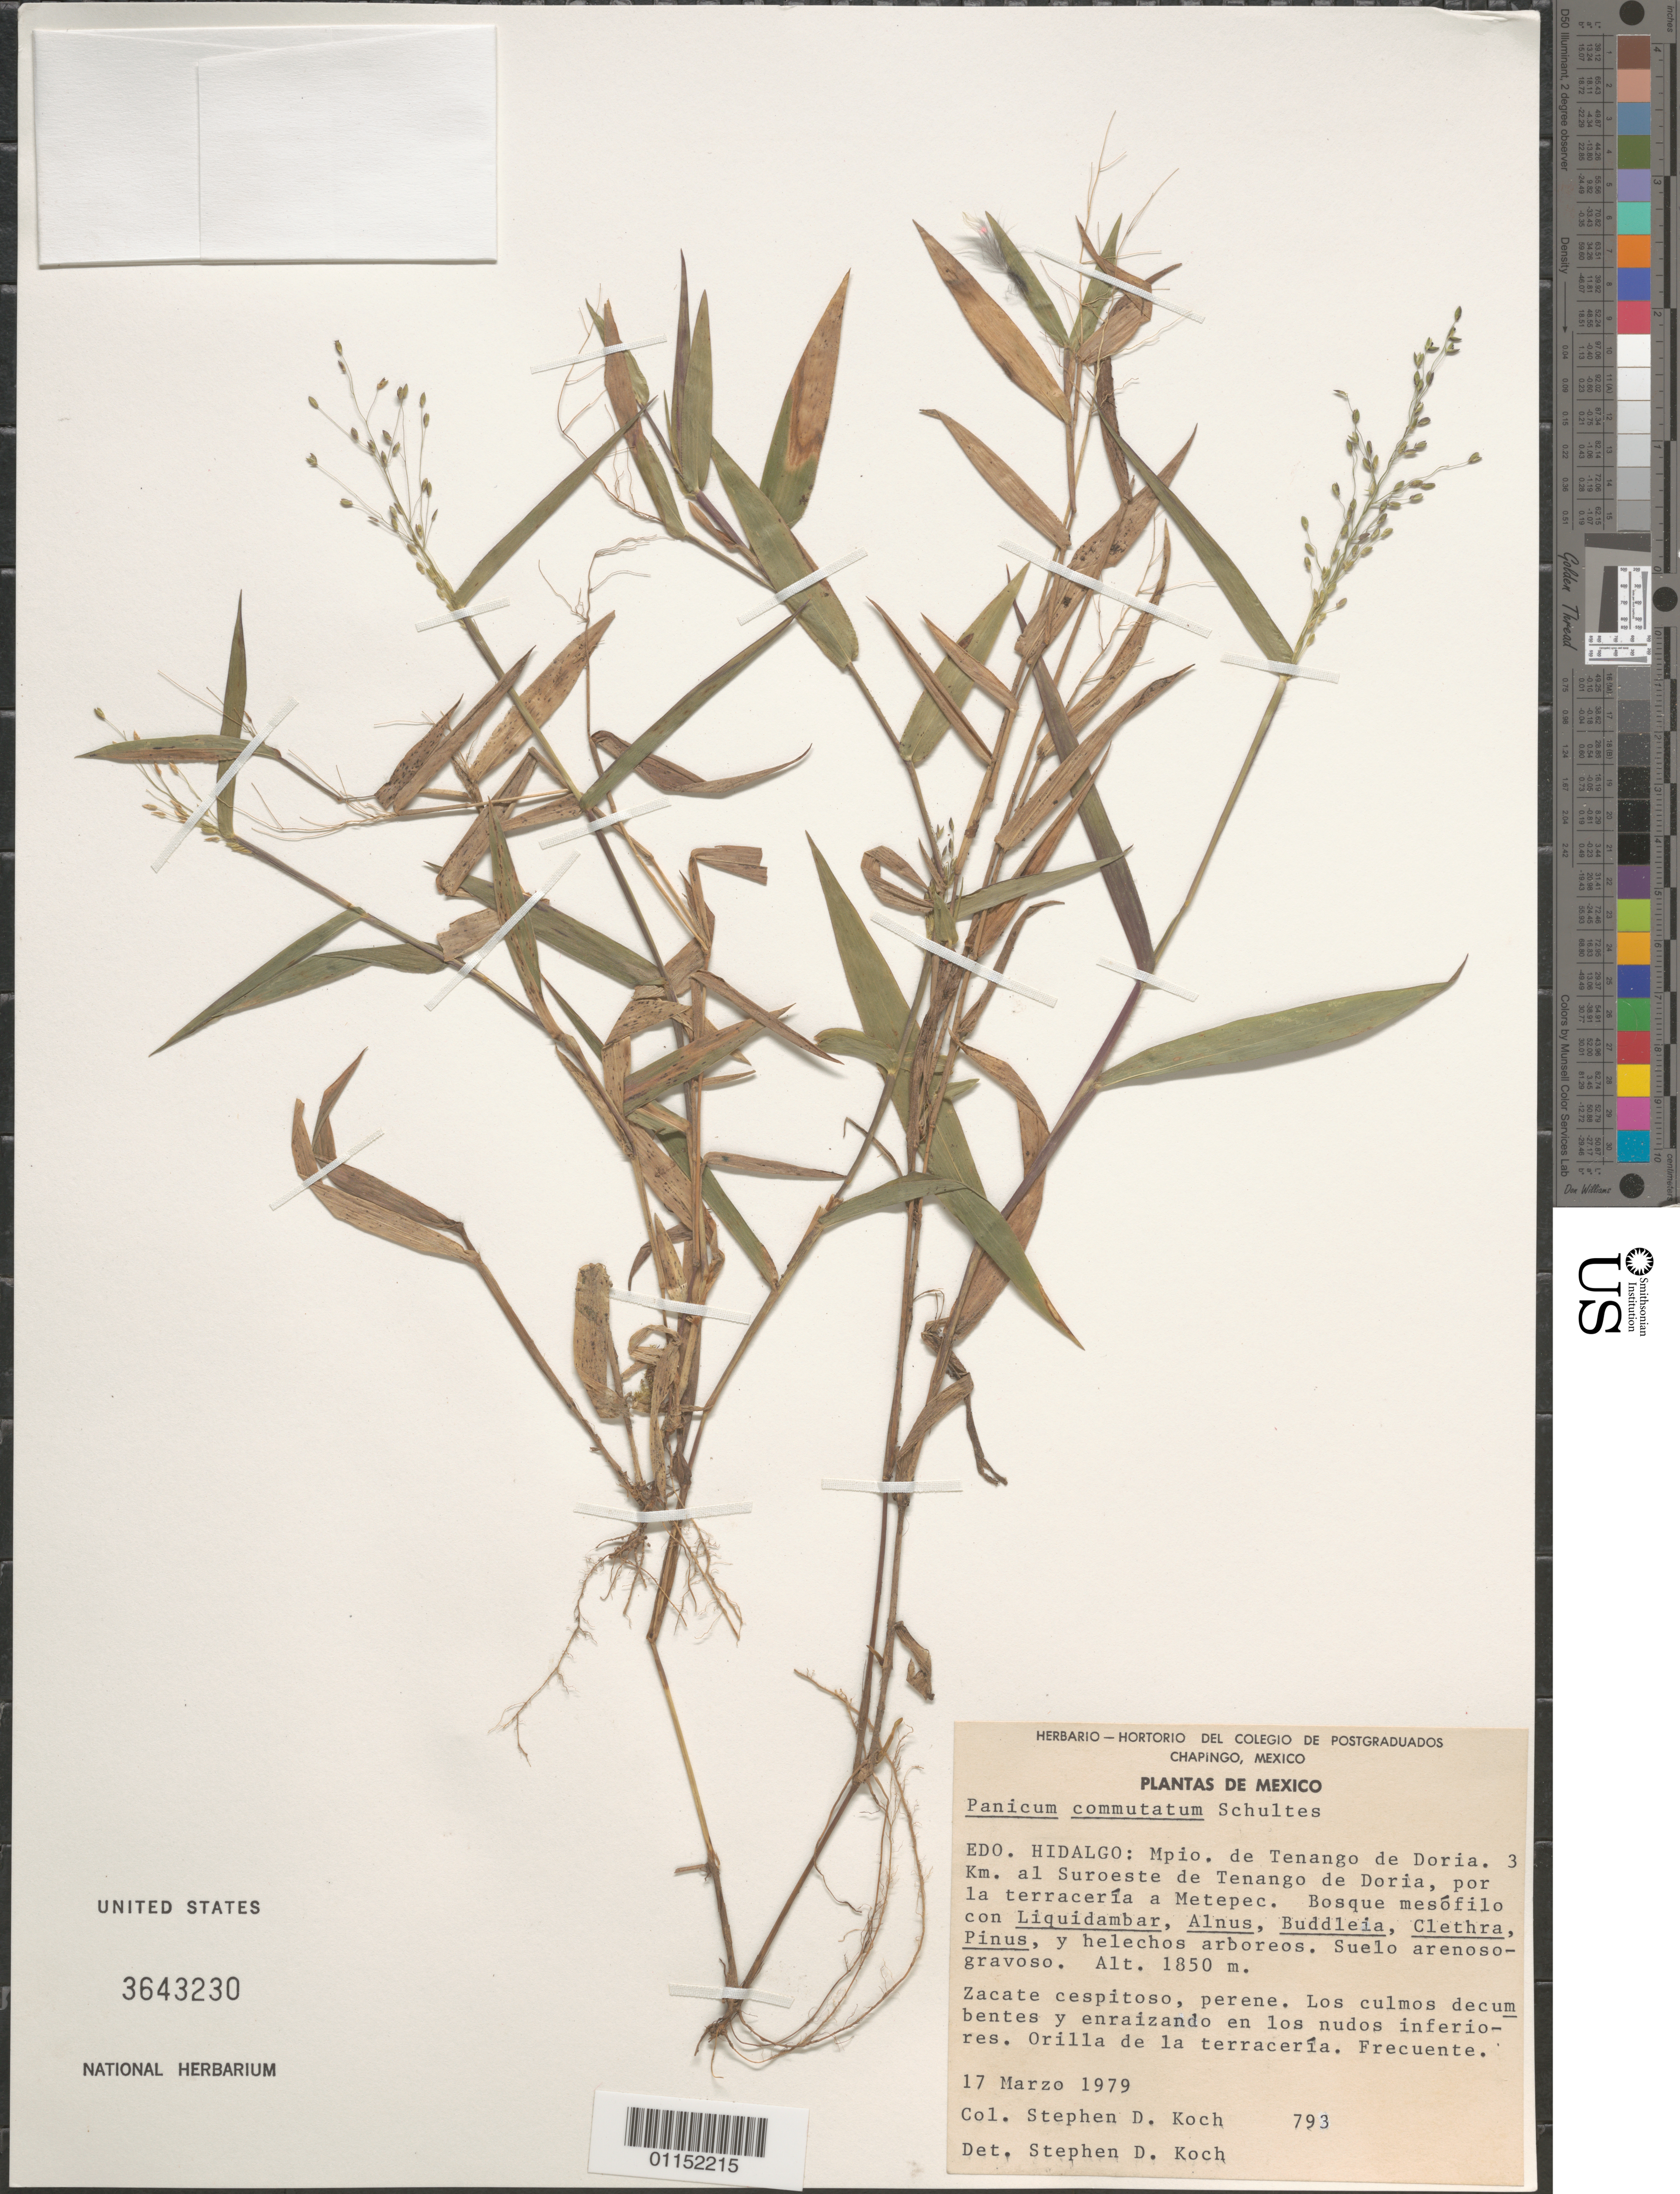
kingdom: Plantae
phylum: Tracheophyta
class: Liliopsida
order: Poales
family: Poaceae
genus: Panicum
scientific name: Panicum commutatum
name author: Schult.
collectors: S. D. Koch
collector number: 793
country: Mexico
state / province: Hidalgo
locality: Tenango de Doria, Suroeste de Tenango de Doria, por la terraceria a Metepec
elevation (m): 1850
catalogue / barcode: US 3643230